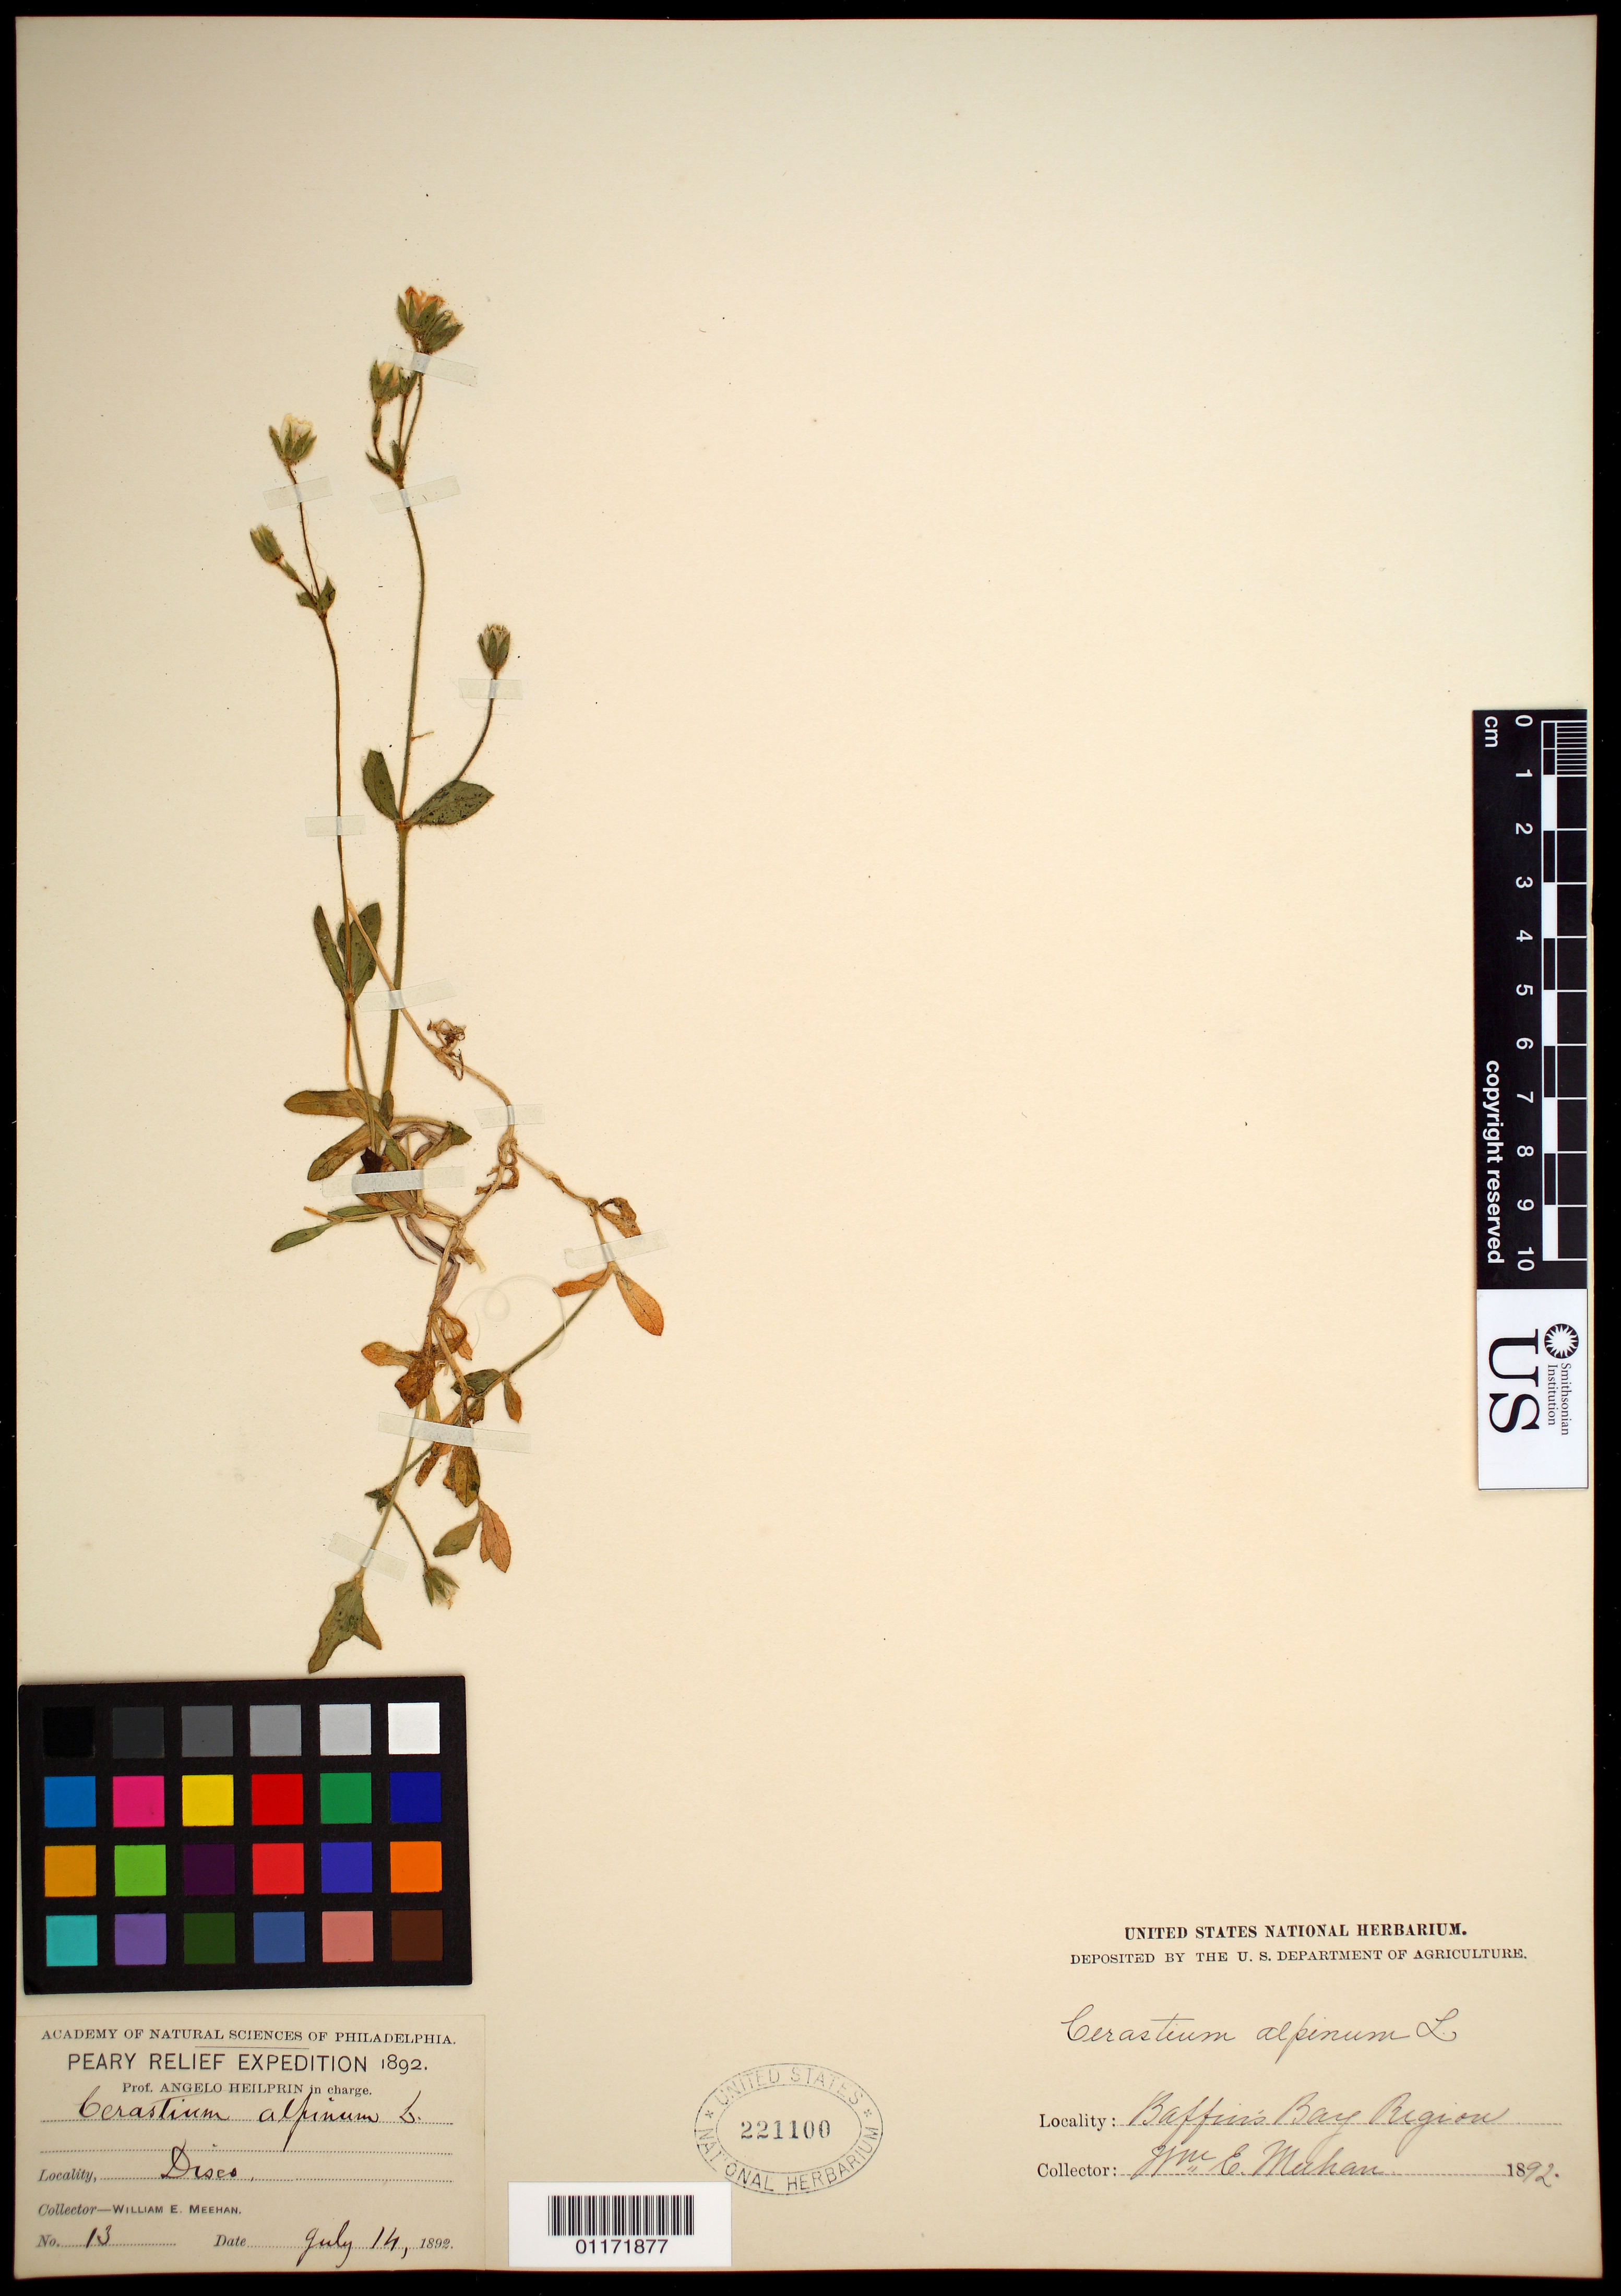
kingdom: Plantae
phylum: Tracheophyta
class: Magnoliopsida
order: Caryophyllales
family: Caryophyllaceae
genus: Cerastium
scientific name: Cerastium alpinum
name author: L.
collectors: W. Meehan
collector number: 13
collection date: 1892-07-14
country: Greenland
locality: Baffin Bay Region, Disco.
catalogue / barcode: US 221100